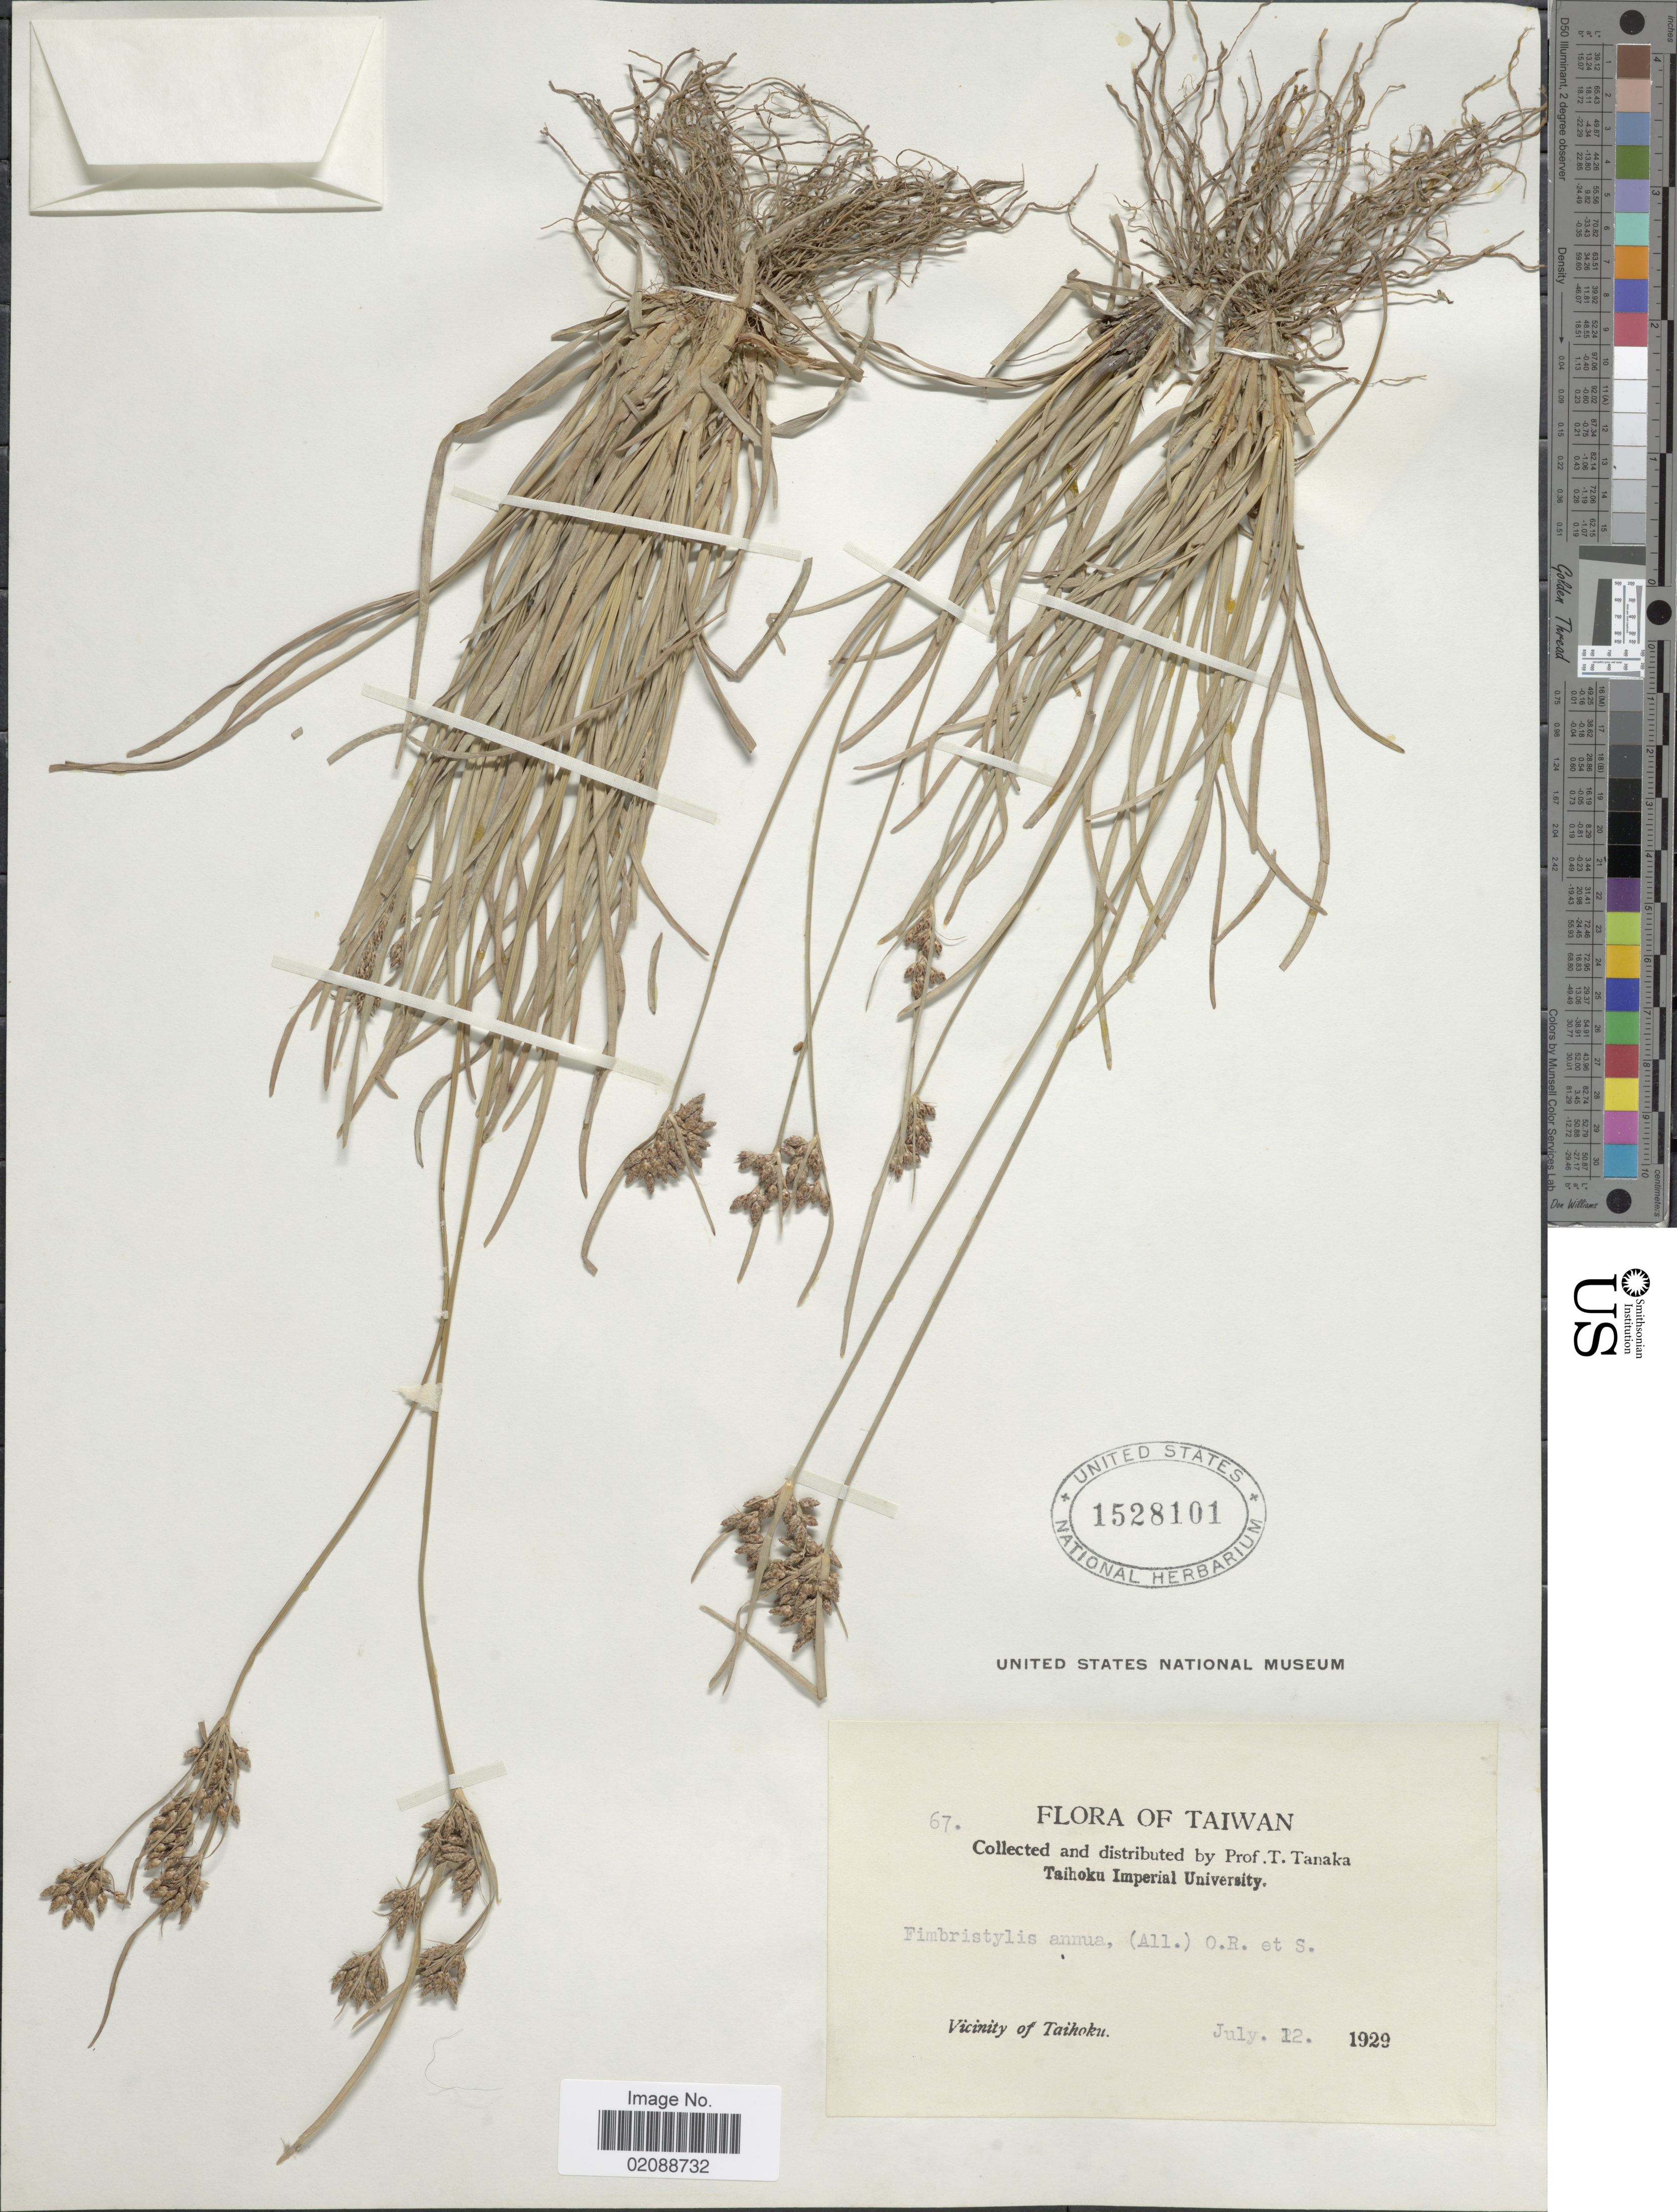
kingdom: Plantae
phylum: Tracheophyta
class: Liliopsida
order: Poales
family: Cyperaceae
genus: Fimbristylis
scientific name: Fimbristylis annua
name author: (All.) Roem. & Schult.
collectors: T. Tanaka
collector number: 67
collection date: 1929-07-12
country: Taiwan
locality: Vicinity of Taihoku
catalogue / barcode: US 1528101